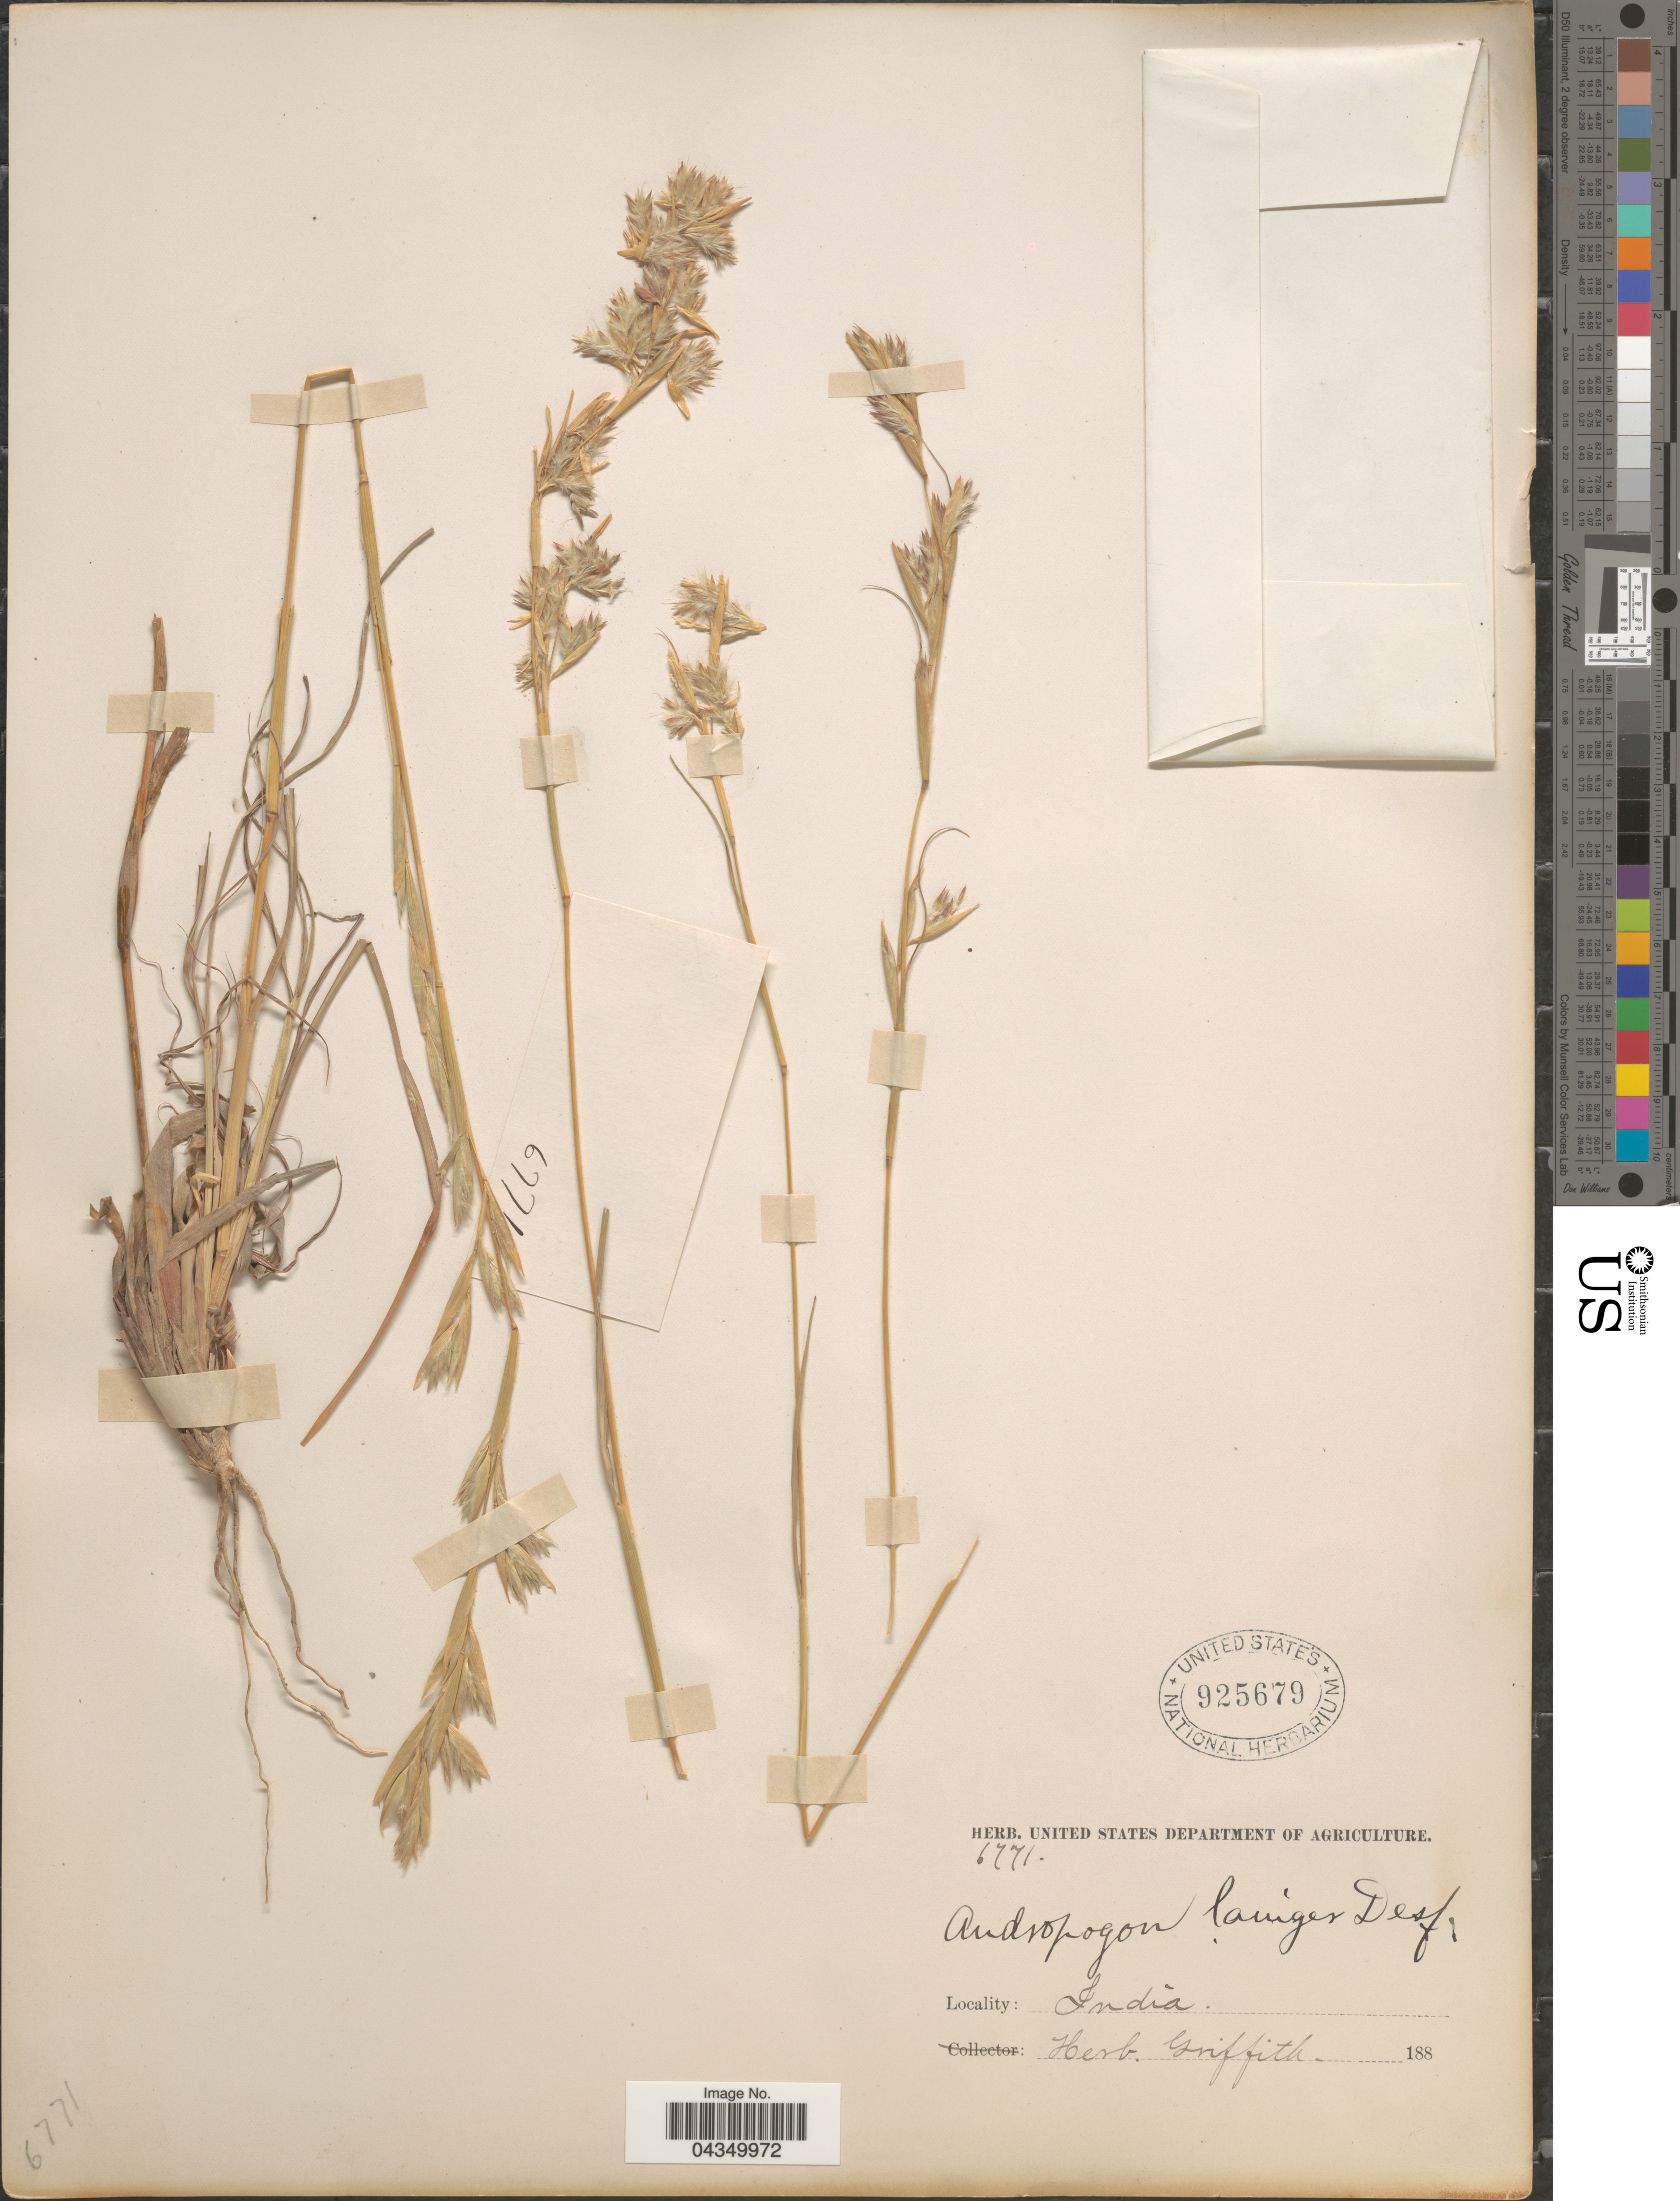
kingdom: Plantae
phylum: Tracheophyta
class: Liliopsida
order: Poales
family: Poaceae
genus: Cymbopogon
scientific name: Cymbopogon iwarancusa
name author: (Jones) Schult.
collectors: ex herb. Griffith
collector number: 6771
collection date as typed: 188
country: India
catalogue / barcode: US 925679